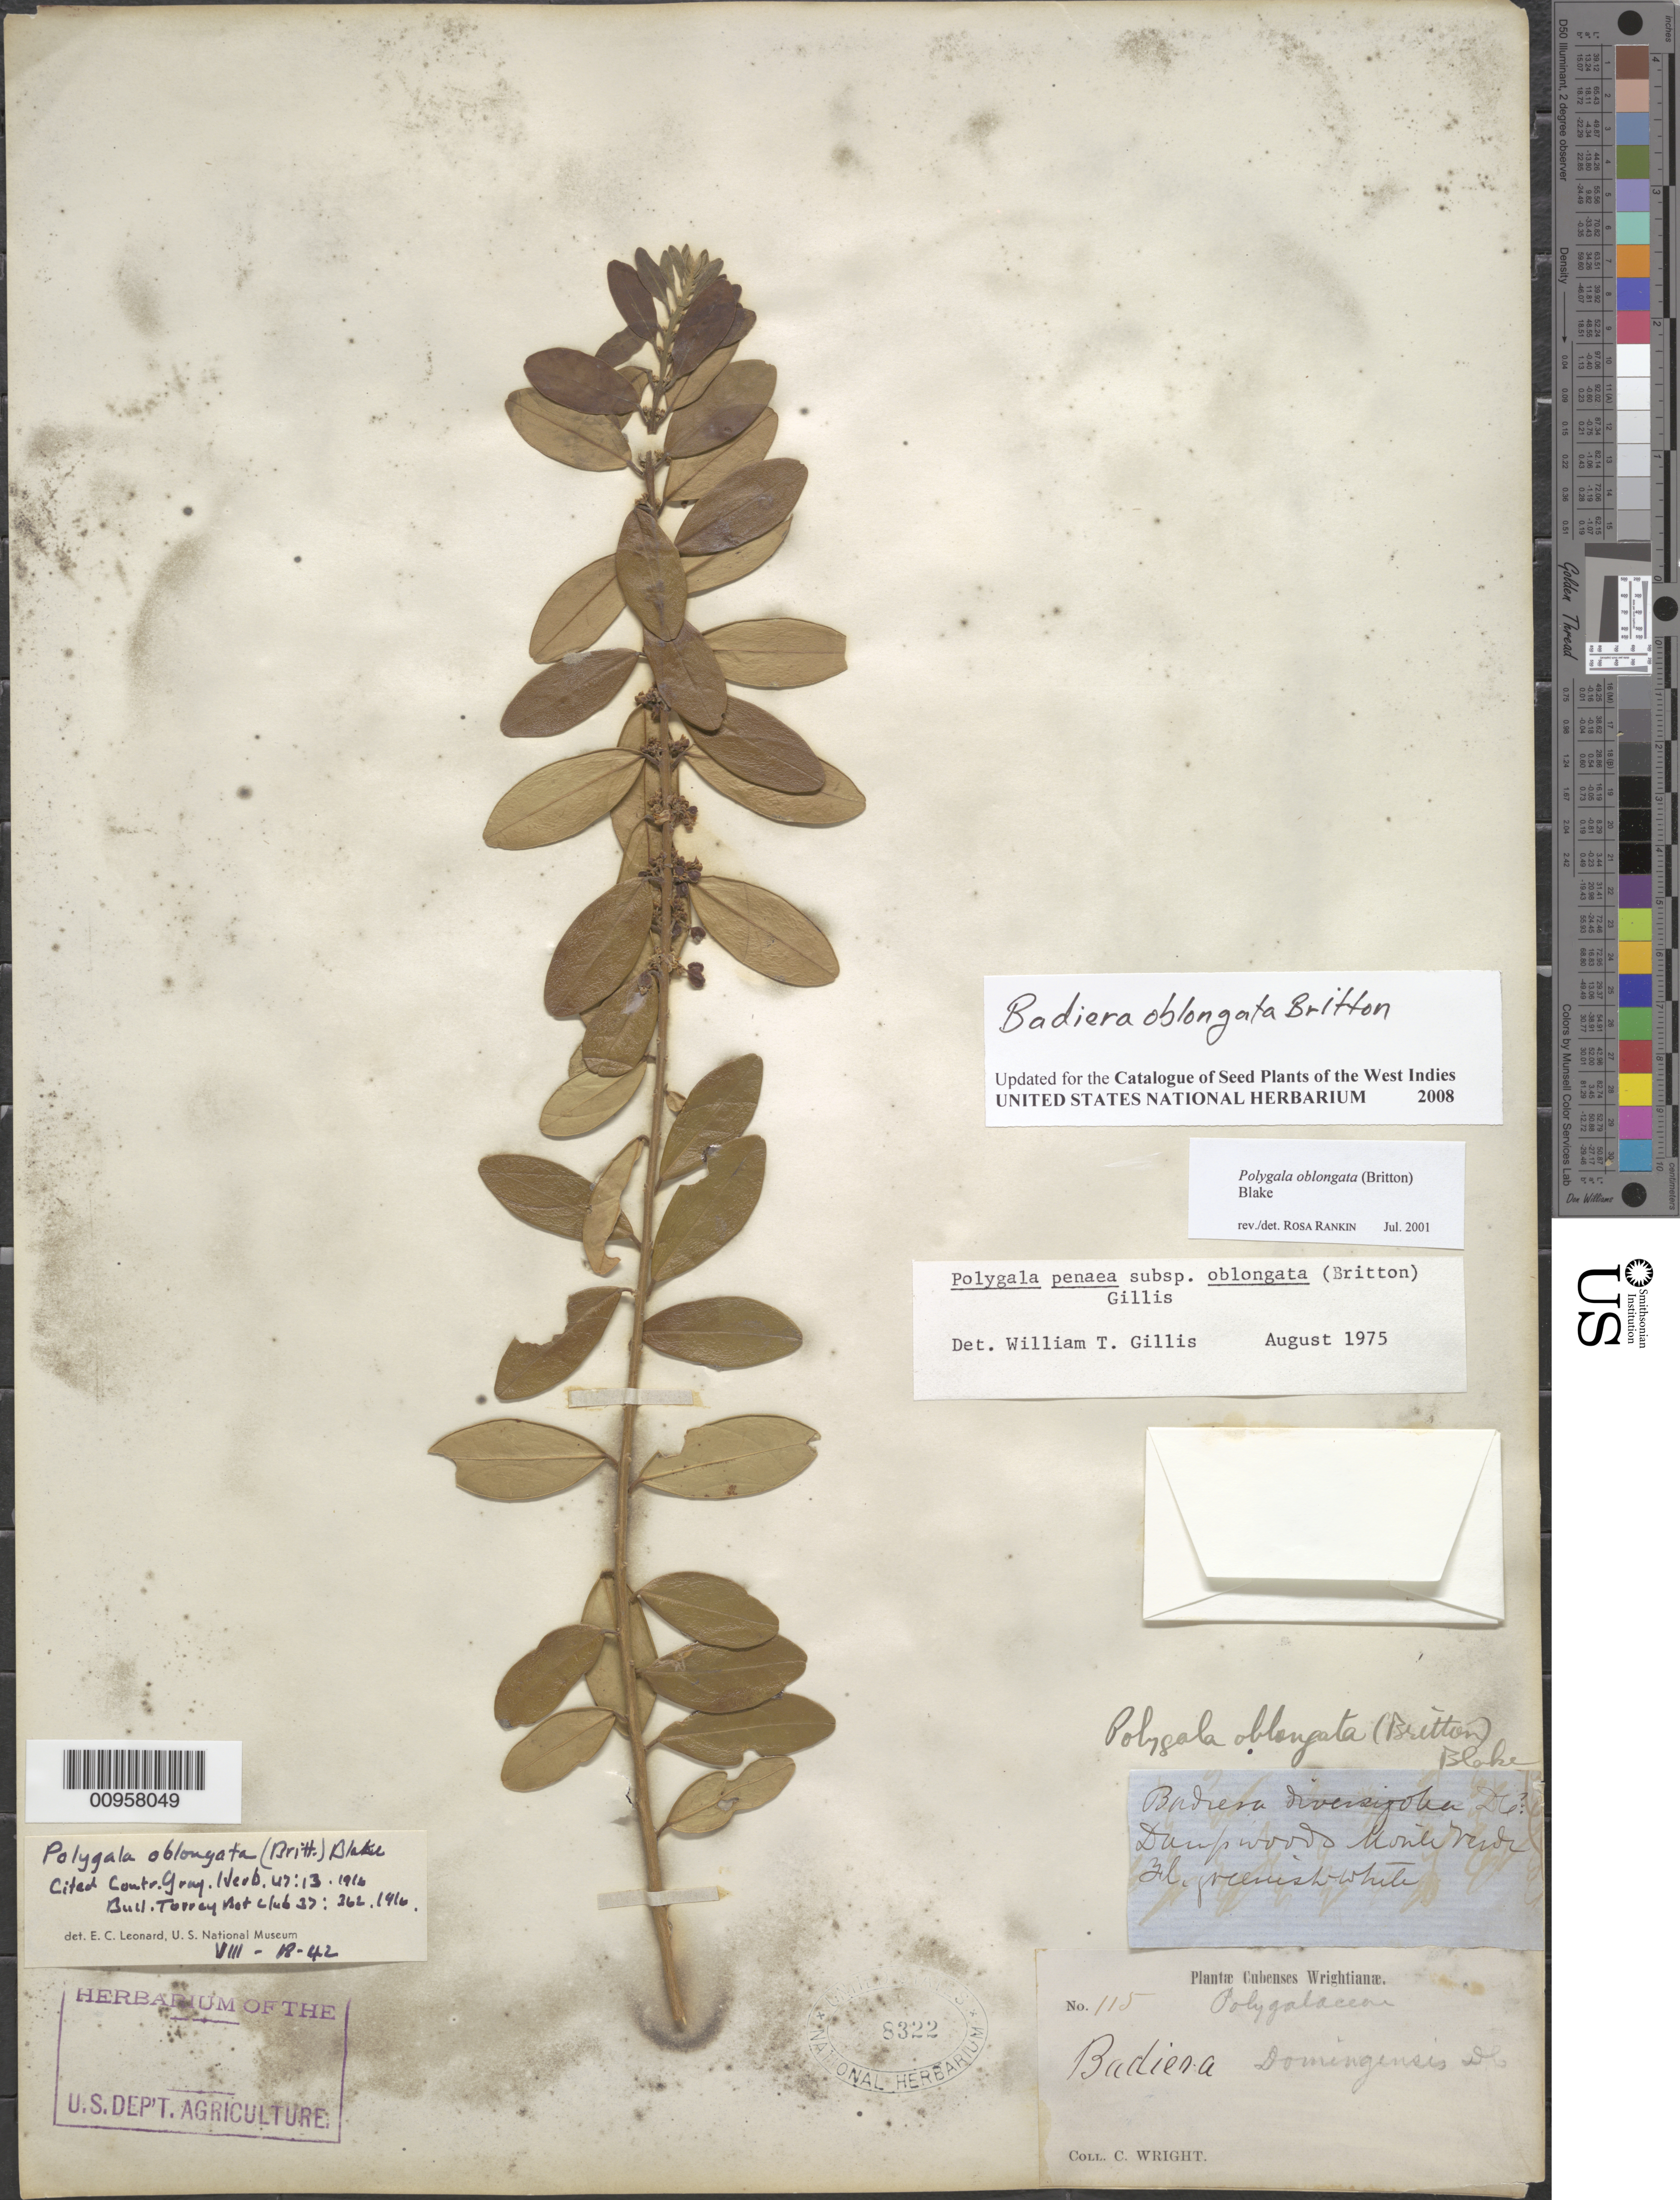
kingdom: Plantae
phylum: Tracheophyta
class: Magnoliopsida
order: Fabales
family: Polygalaceae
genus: Badiera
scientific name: Badiera oblongata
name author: Britton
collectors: C. Wright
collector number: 115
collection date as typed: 1800 to -- --- 1899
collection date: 1800/1899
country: Cuba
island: Cuba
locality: "Monte Verde"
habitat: Damp woods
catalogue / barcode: US 8322